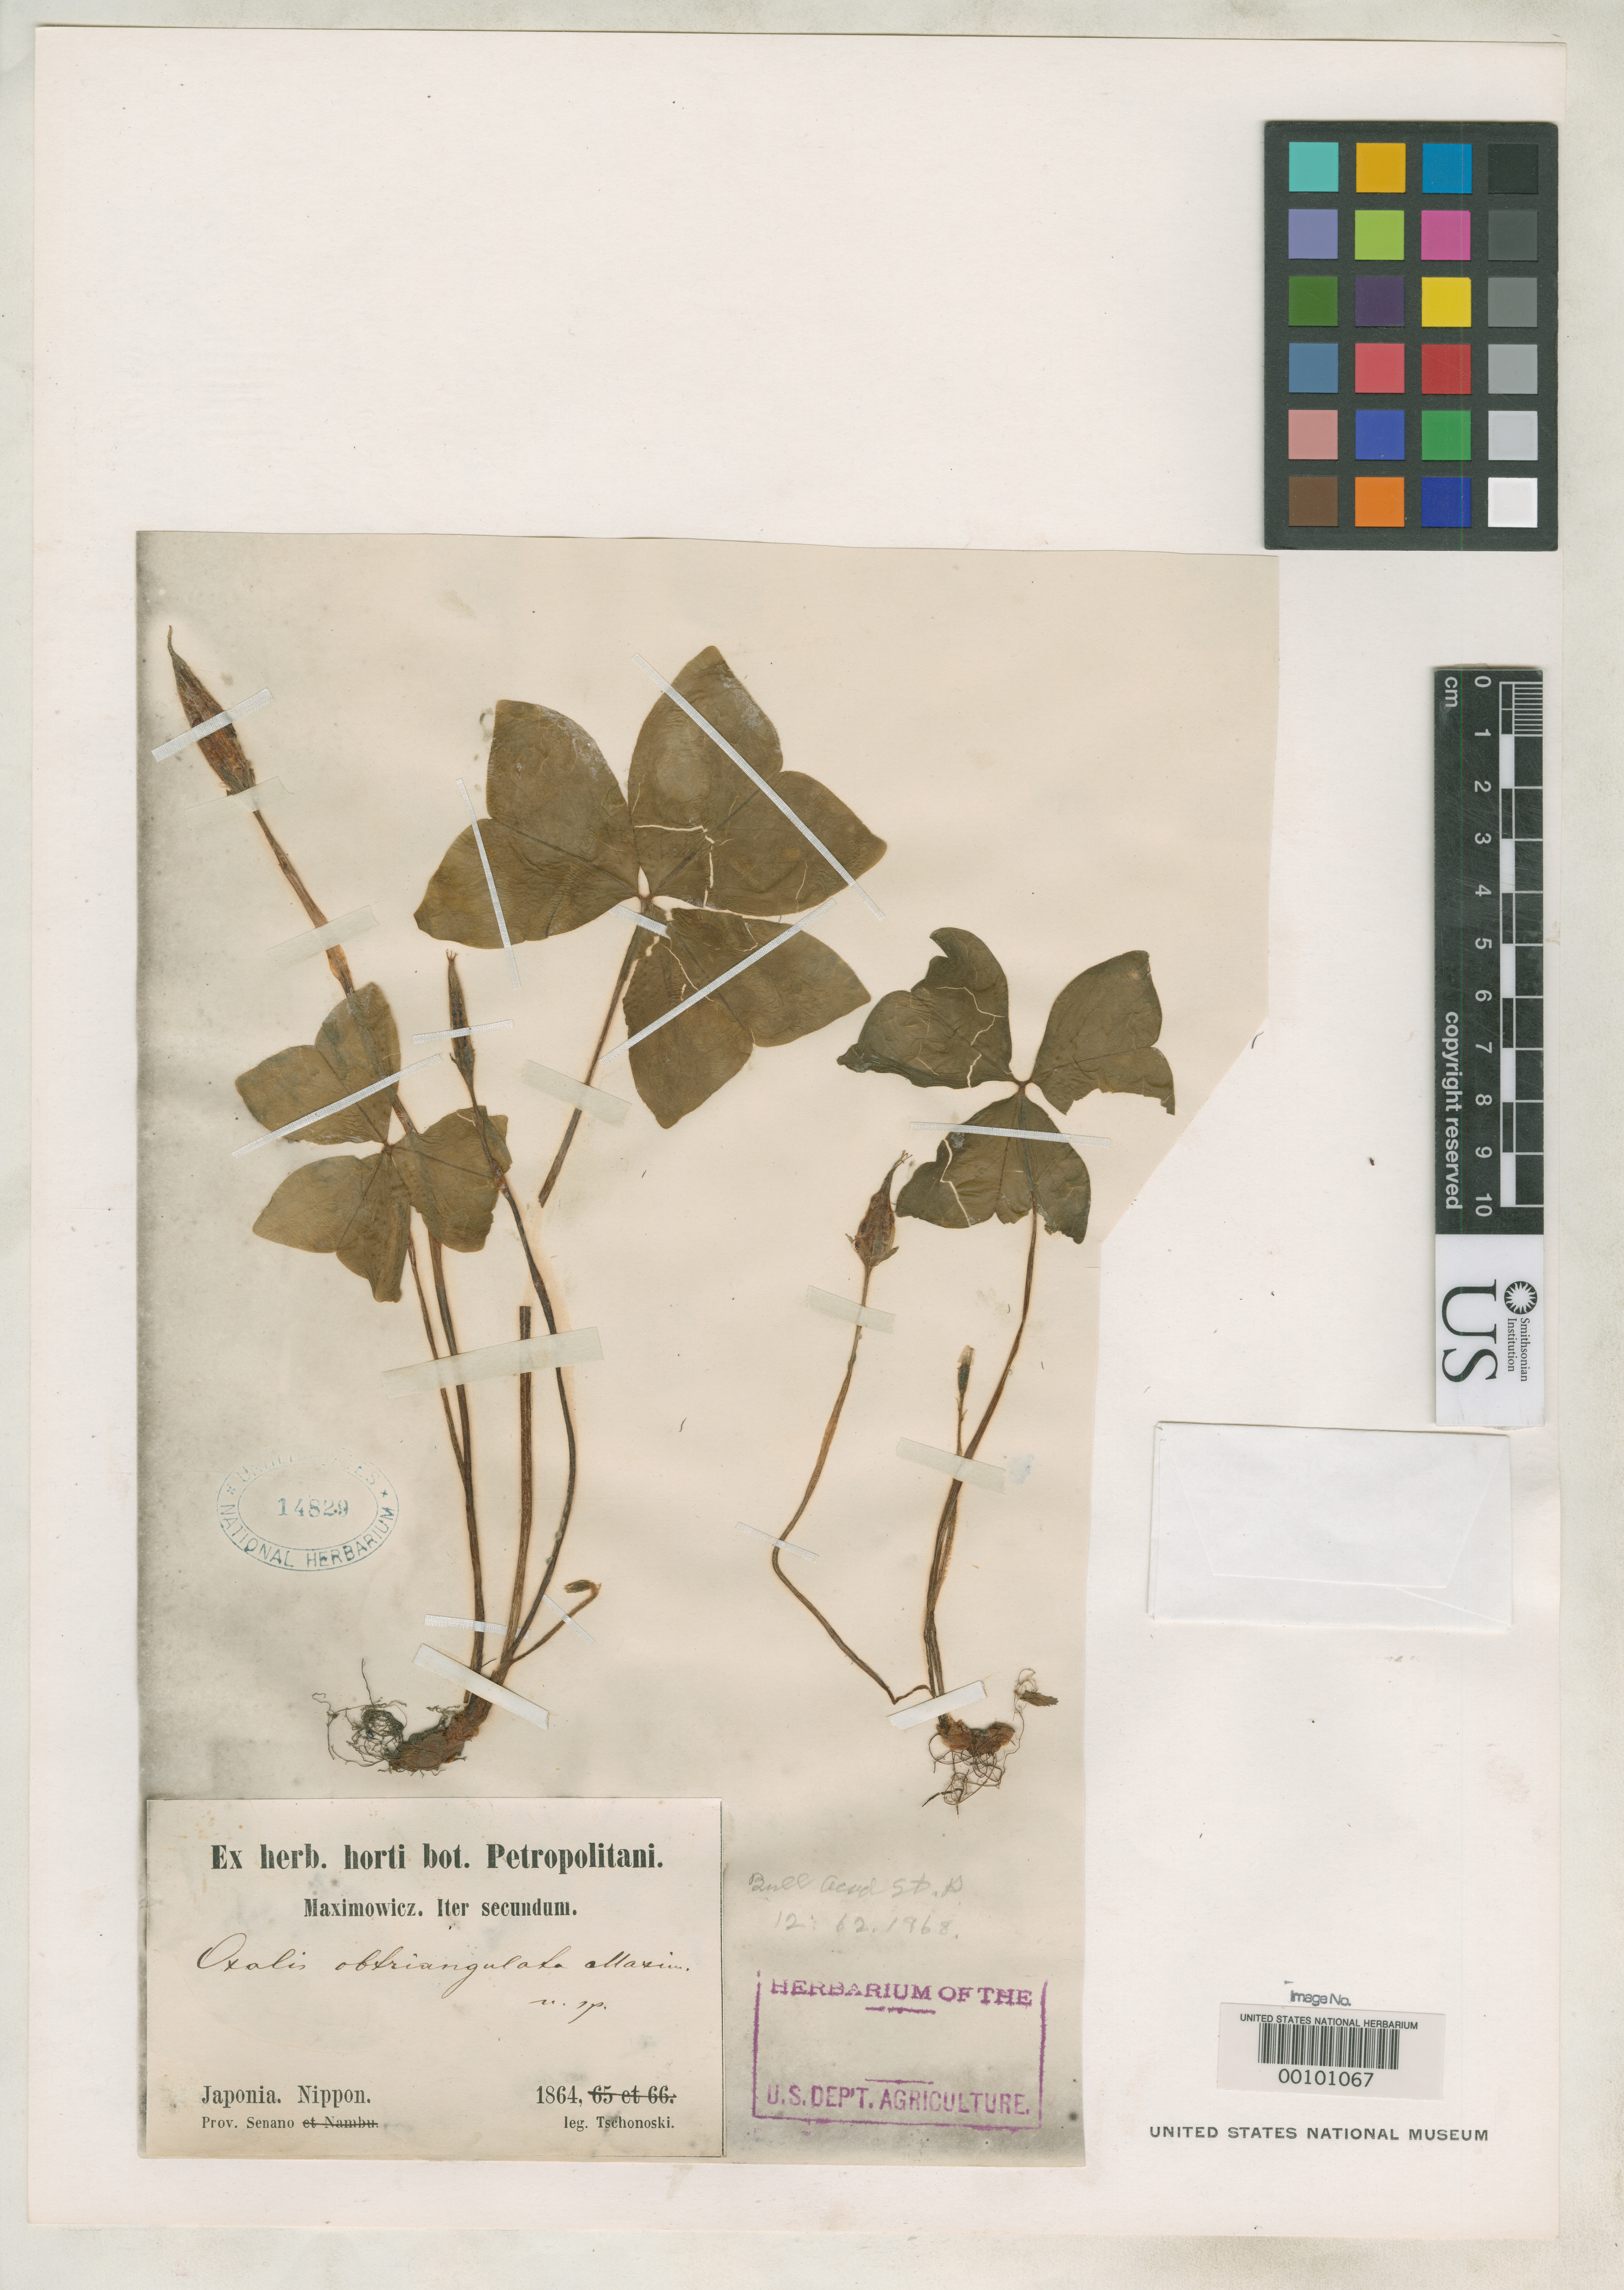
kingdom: Plantae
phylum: Tracheophyta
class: Magnoliopsida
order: Oxalidales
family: Oxalidaceae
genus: Oxalis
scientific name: Oxalis obtriangulata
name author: Maxim.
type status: Type Collection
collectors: S. Tschonoski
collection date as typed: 1864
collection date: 1864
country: Japan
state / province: Nagano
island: Honshu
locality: Prov. Senano. [=Shinano]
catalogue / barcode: US 14829